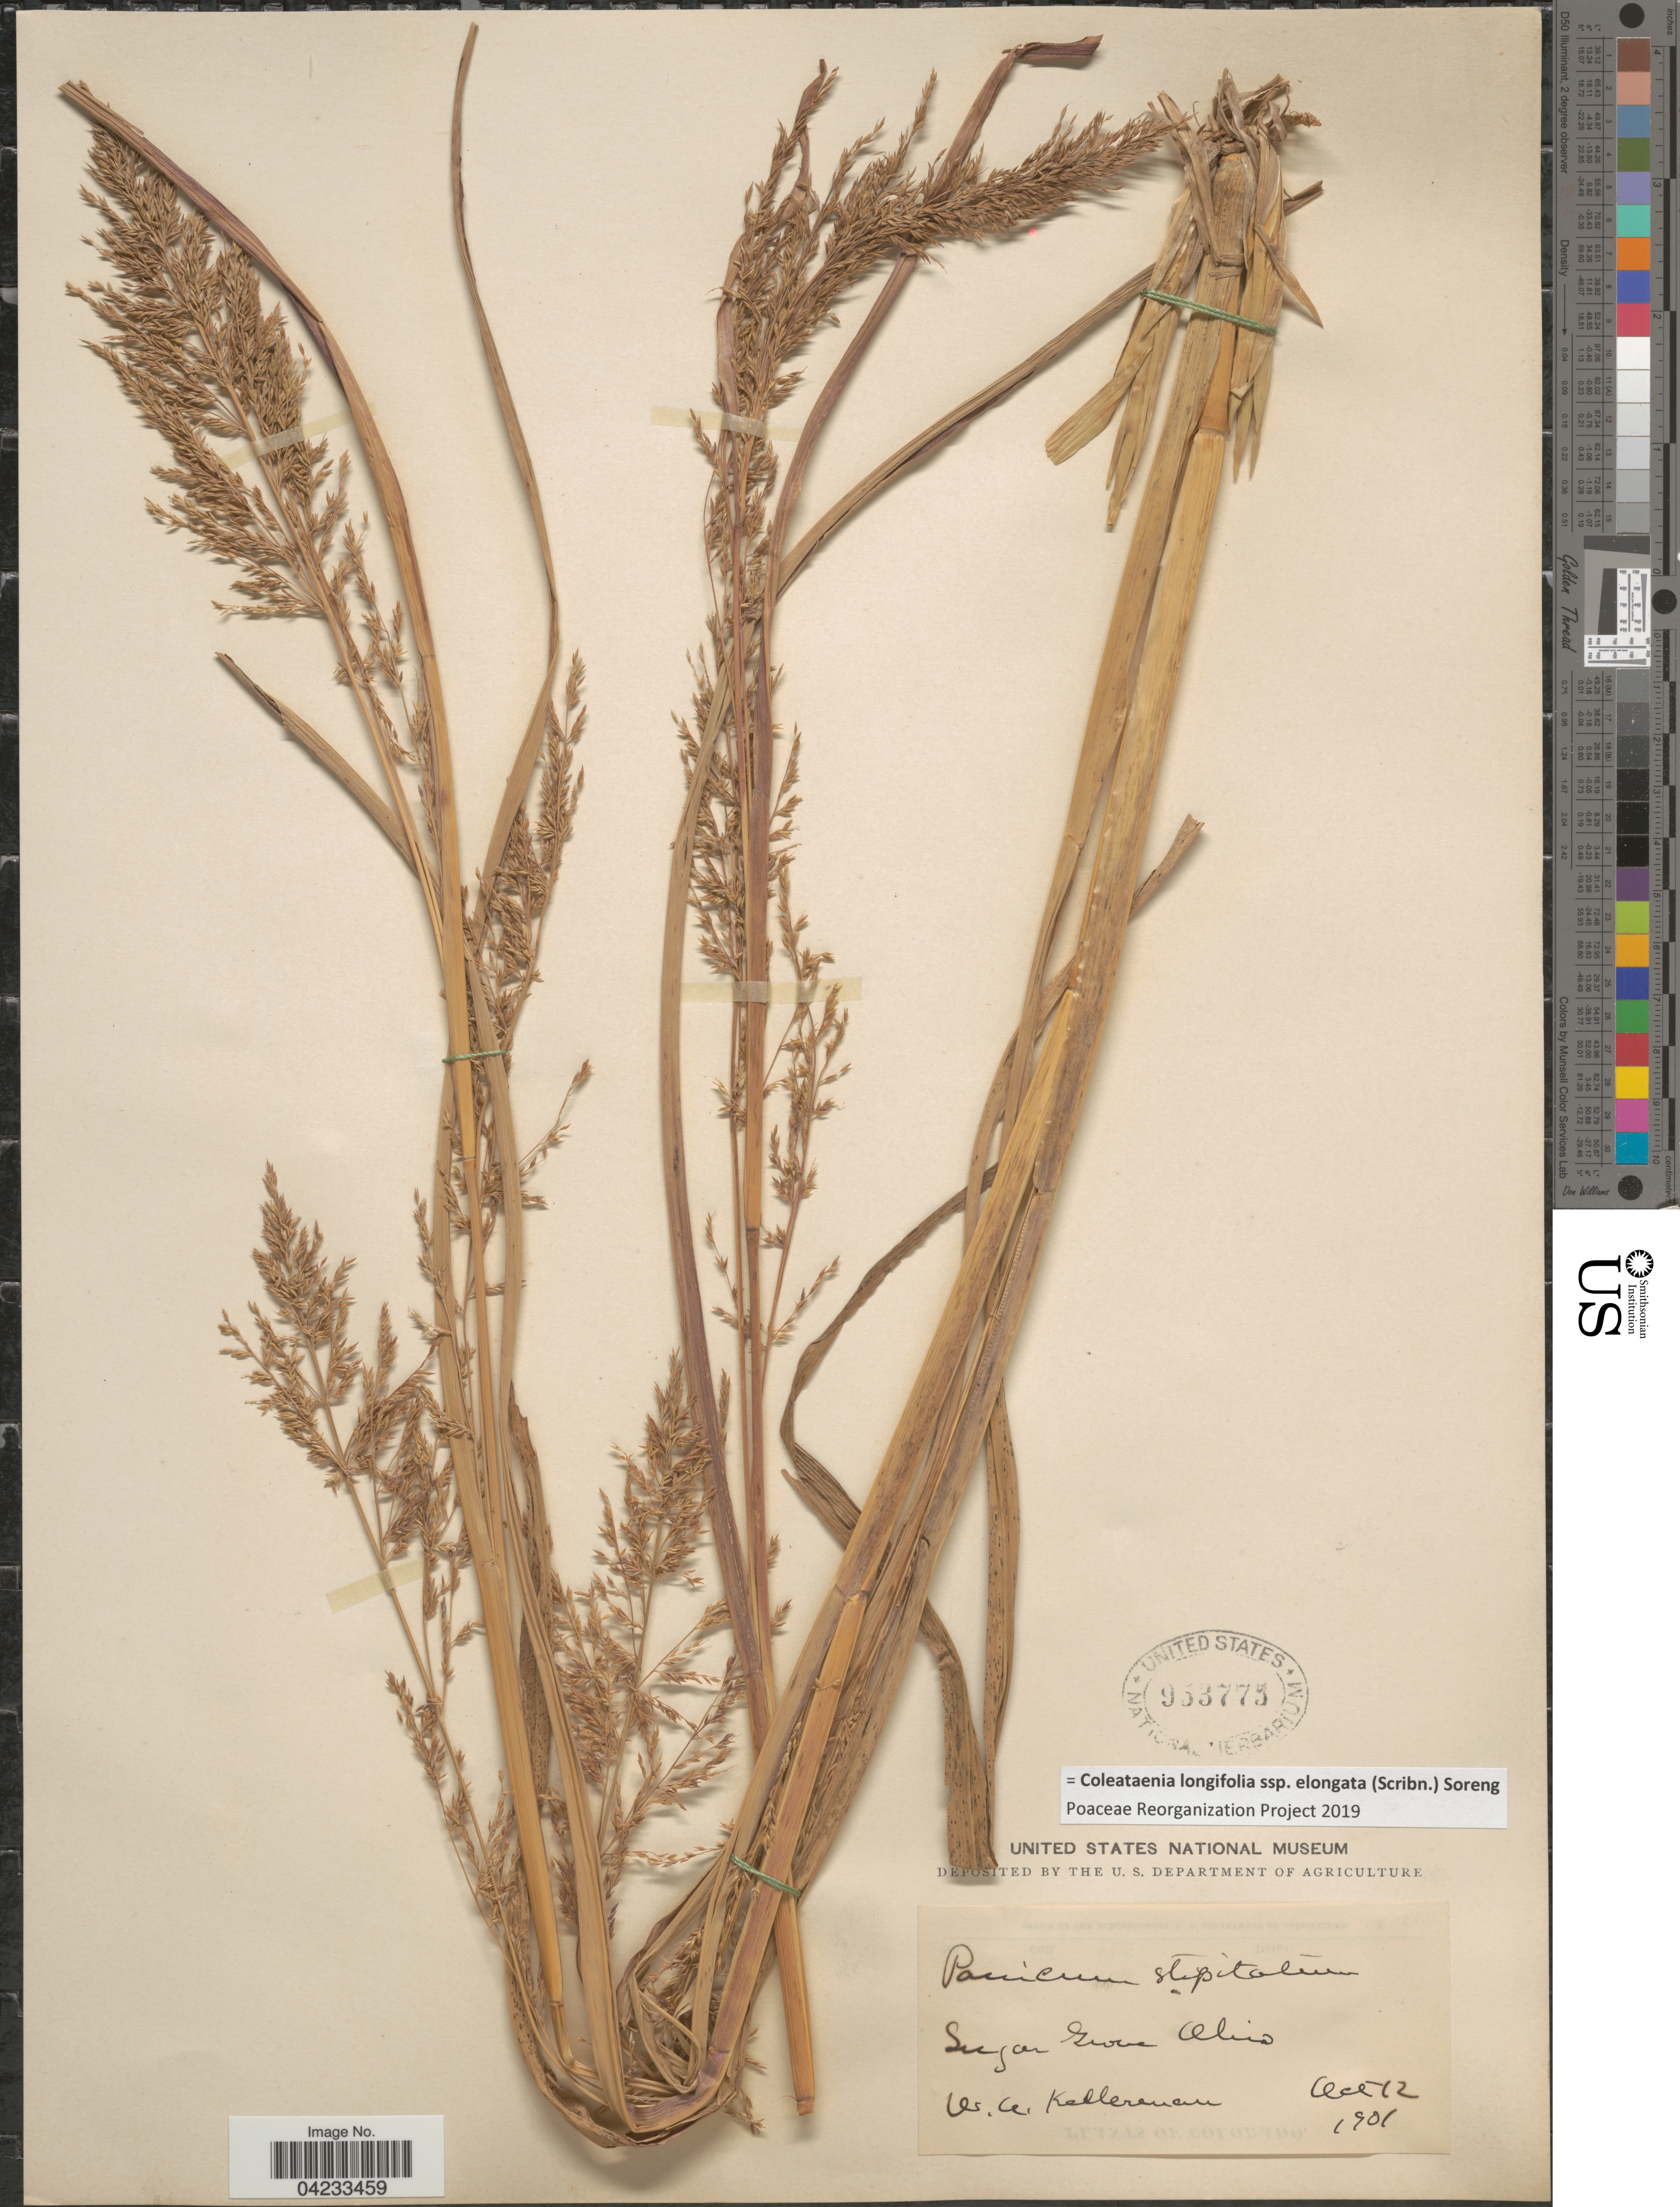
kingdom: Plantae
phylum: Tracheophyta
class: Liliopsida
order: Poales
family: Poaceae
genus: Coleataenia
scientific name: Coleataenia longifolia subsp. elongata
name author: (Scribn.) Soreng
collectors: W. Kellerman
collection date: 1901-10-12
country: United States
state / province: Ohio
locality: Sugar Grove.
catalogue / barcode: US 953775